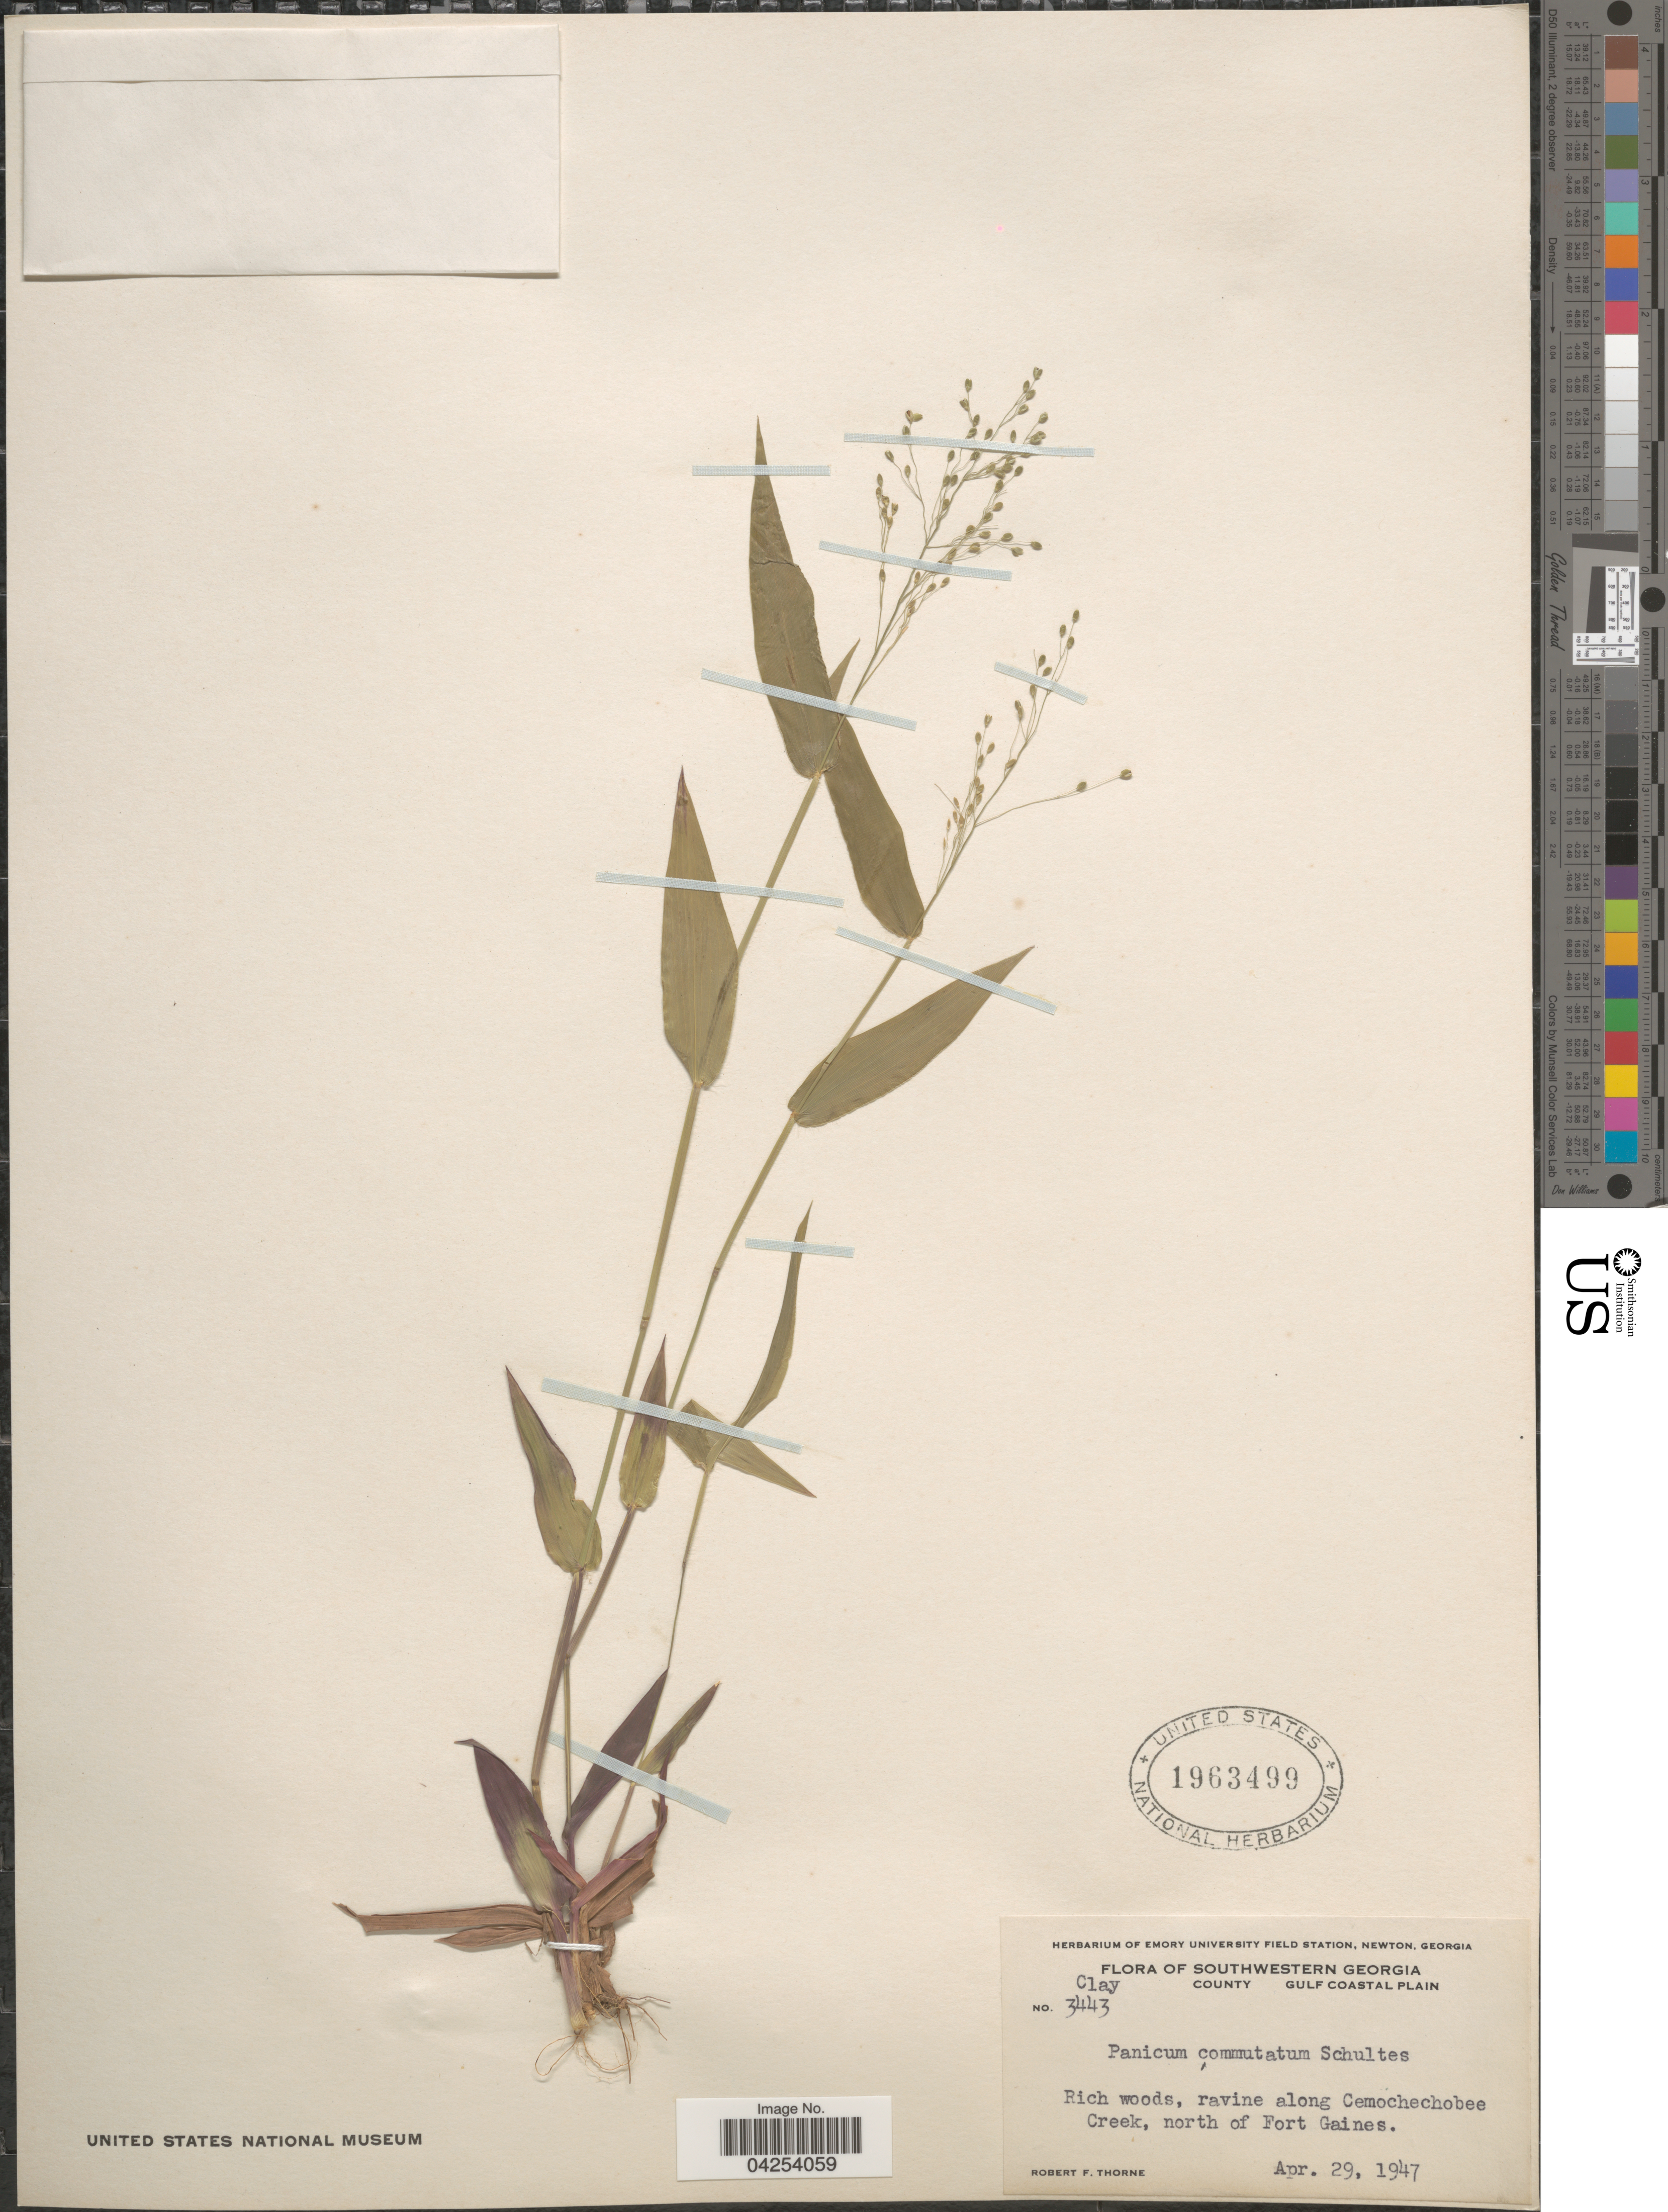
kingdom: Plantae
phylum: Tracheophyta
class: Liliopsida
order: Poales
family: Poaceae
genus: Dichanthelium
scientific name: Dichanthelium commutatum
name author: (Schult.) Gould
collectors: R. F. Thorne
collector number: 3443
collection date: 1947-04-29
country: United States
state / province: Georgia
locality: Southwestern Georgia. Clay County. Gulf Coastal Plain. Rich woods, ravine along Cemochechobee Creek, north of Fort Gaines.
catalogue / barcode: US 1963499